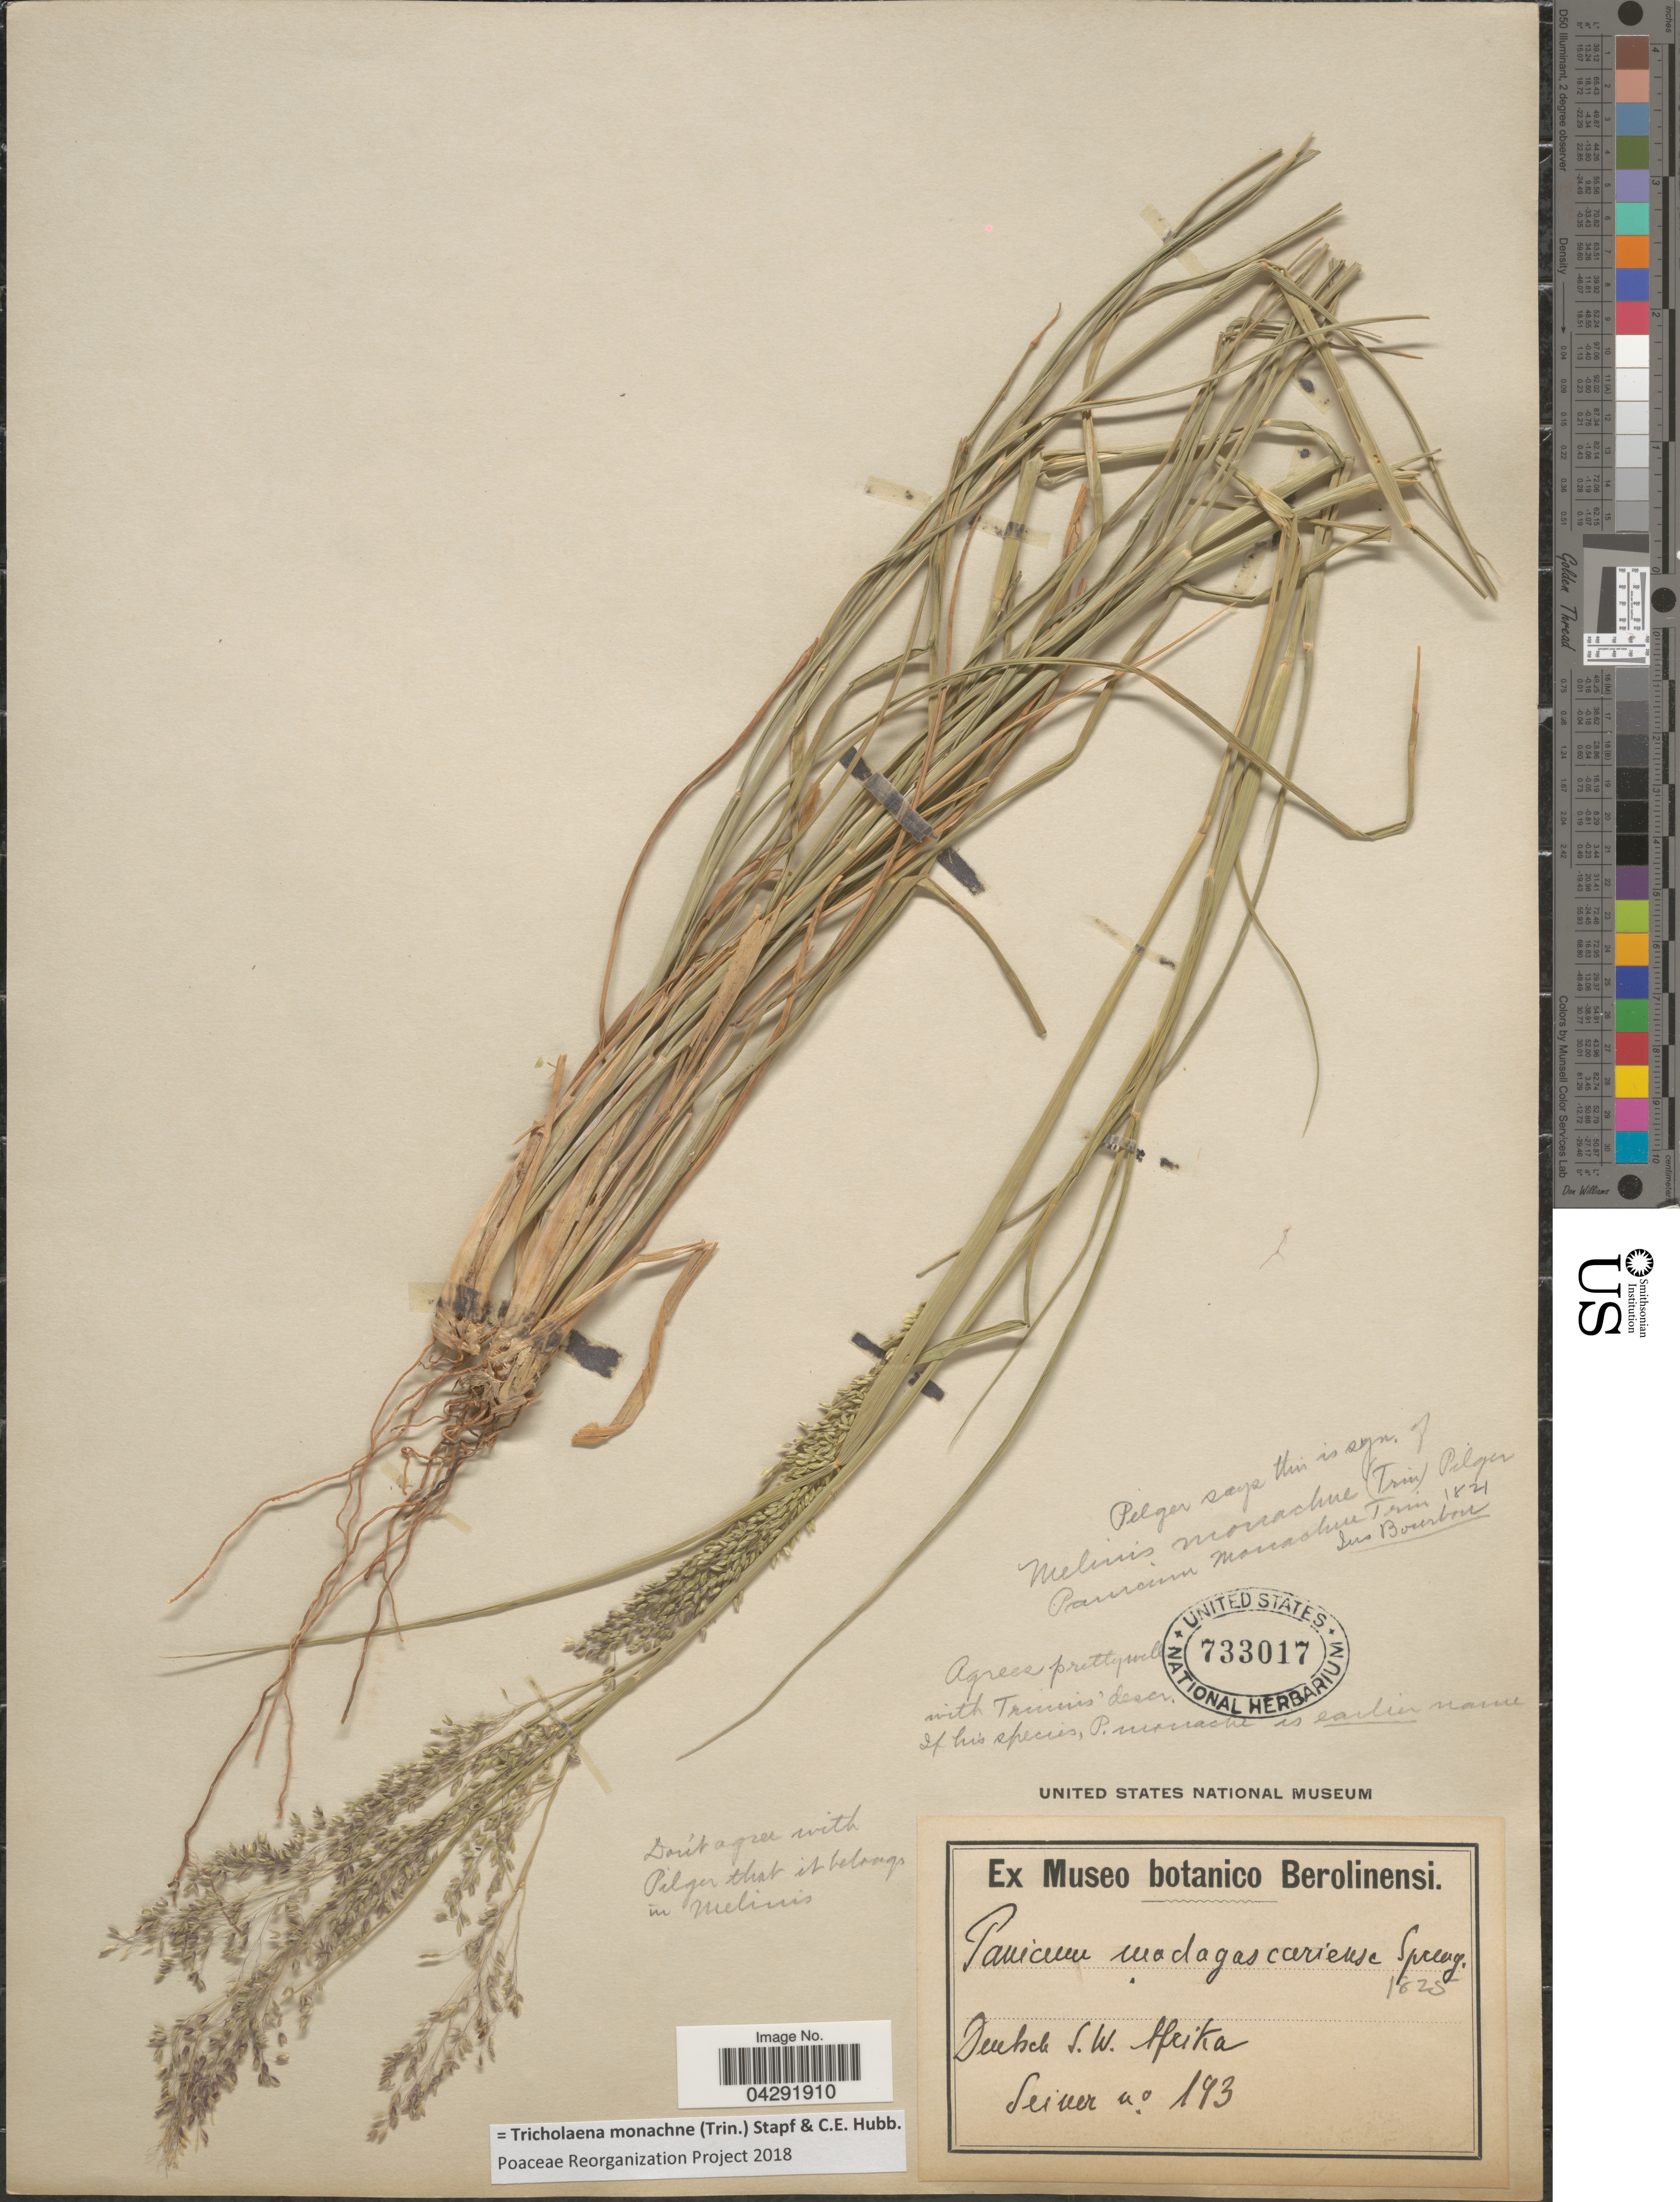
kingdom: Plantae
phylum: Tracheophyta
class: Liliopsida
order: Poales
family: Poaceae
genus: Tricholaena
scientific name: Tricholaena monachne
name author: (Trin.) Stapf & C.E. Hubb.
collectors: -. Leiner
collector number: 193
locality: Deutsch S.W. Heika.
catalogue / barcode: US 733017